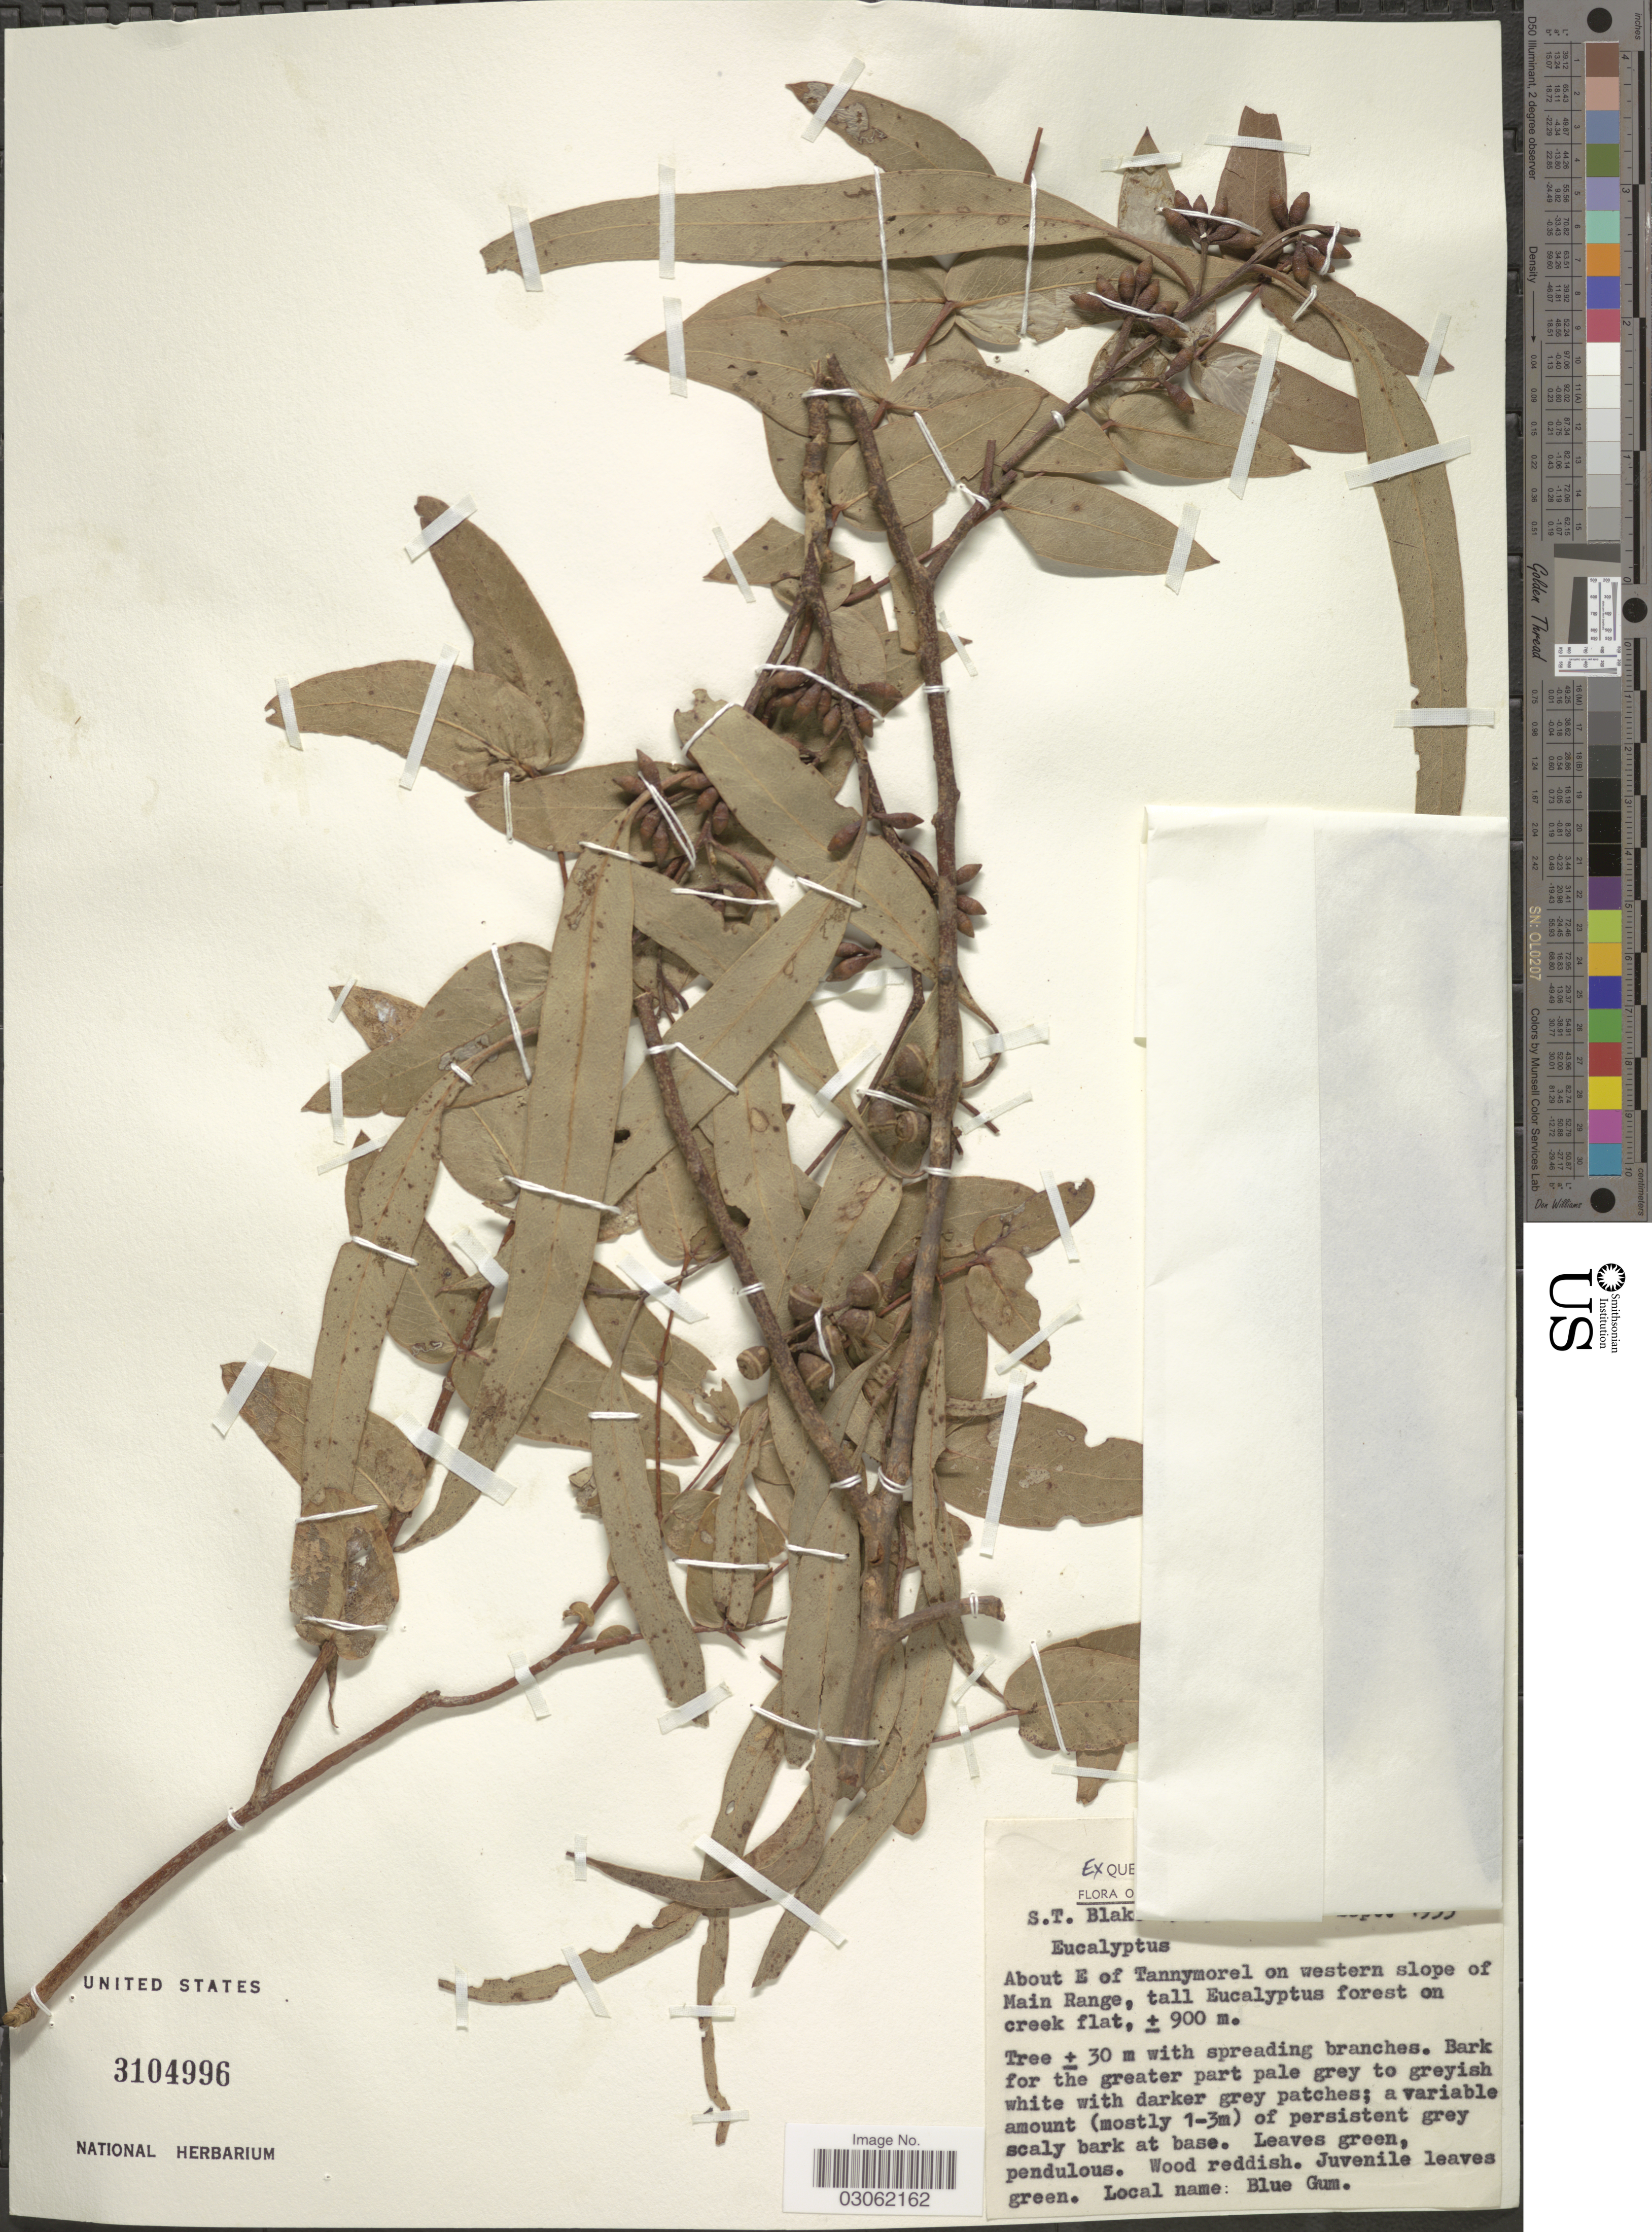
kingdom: Plantae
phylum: Tracheophyta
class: Magnoliopsida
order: Myrtales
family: Myrtaceae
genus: Eucalyptus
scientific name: Eucalyptus sp.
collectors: S. T. Blake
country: Australia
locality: About E of Tannymorel on western slope of Main Range, tall Eucalyptus forest on creek flat.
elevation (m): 900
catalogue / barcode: US 3104996